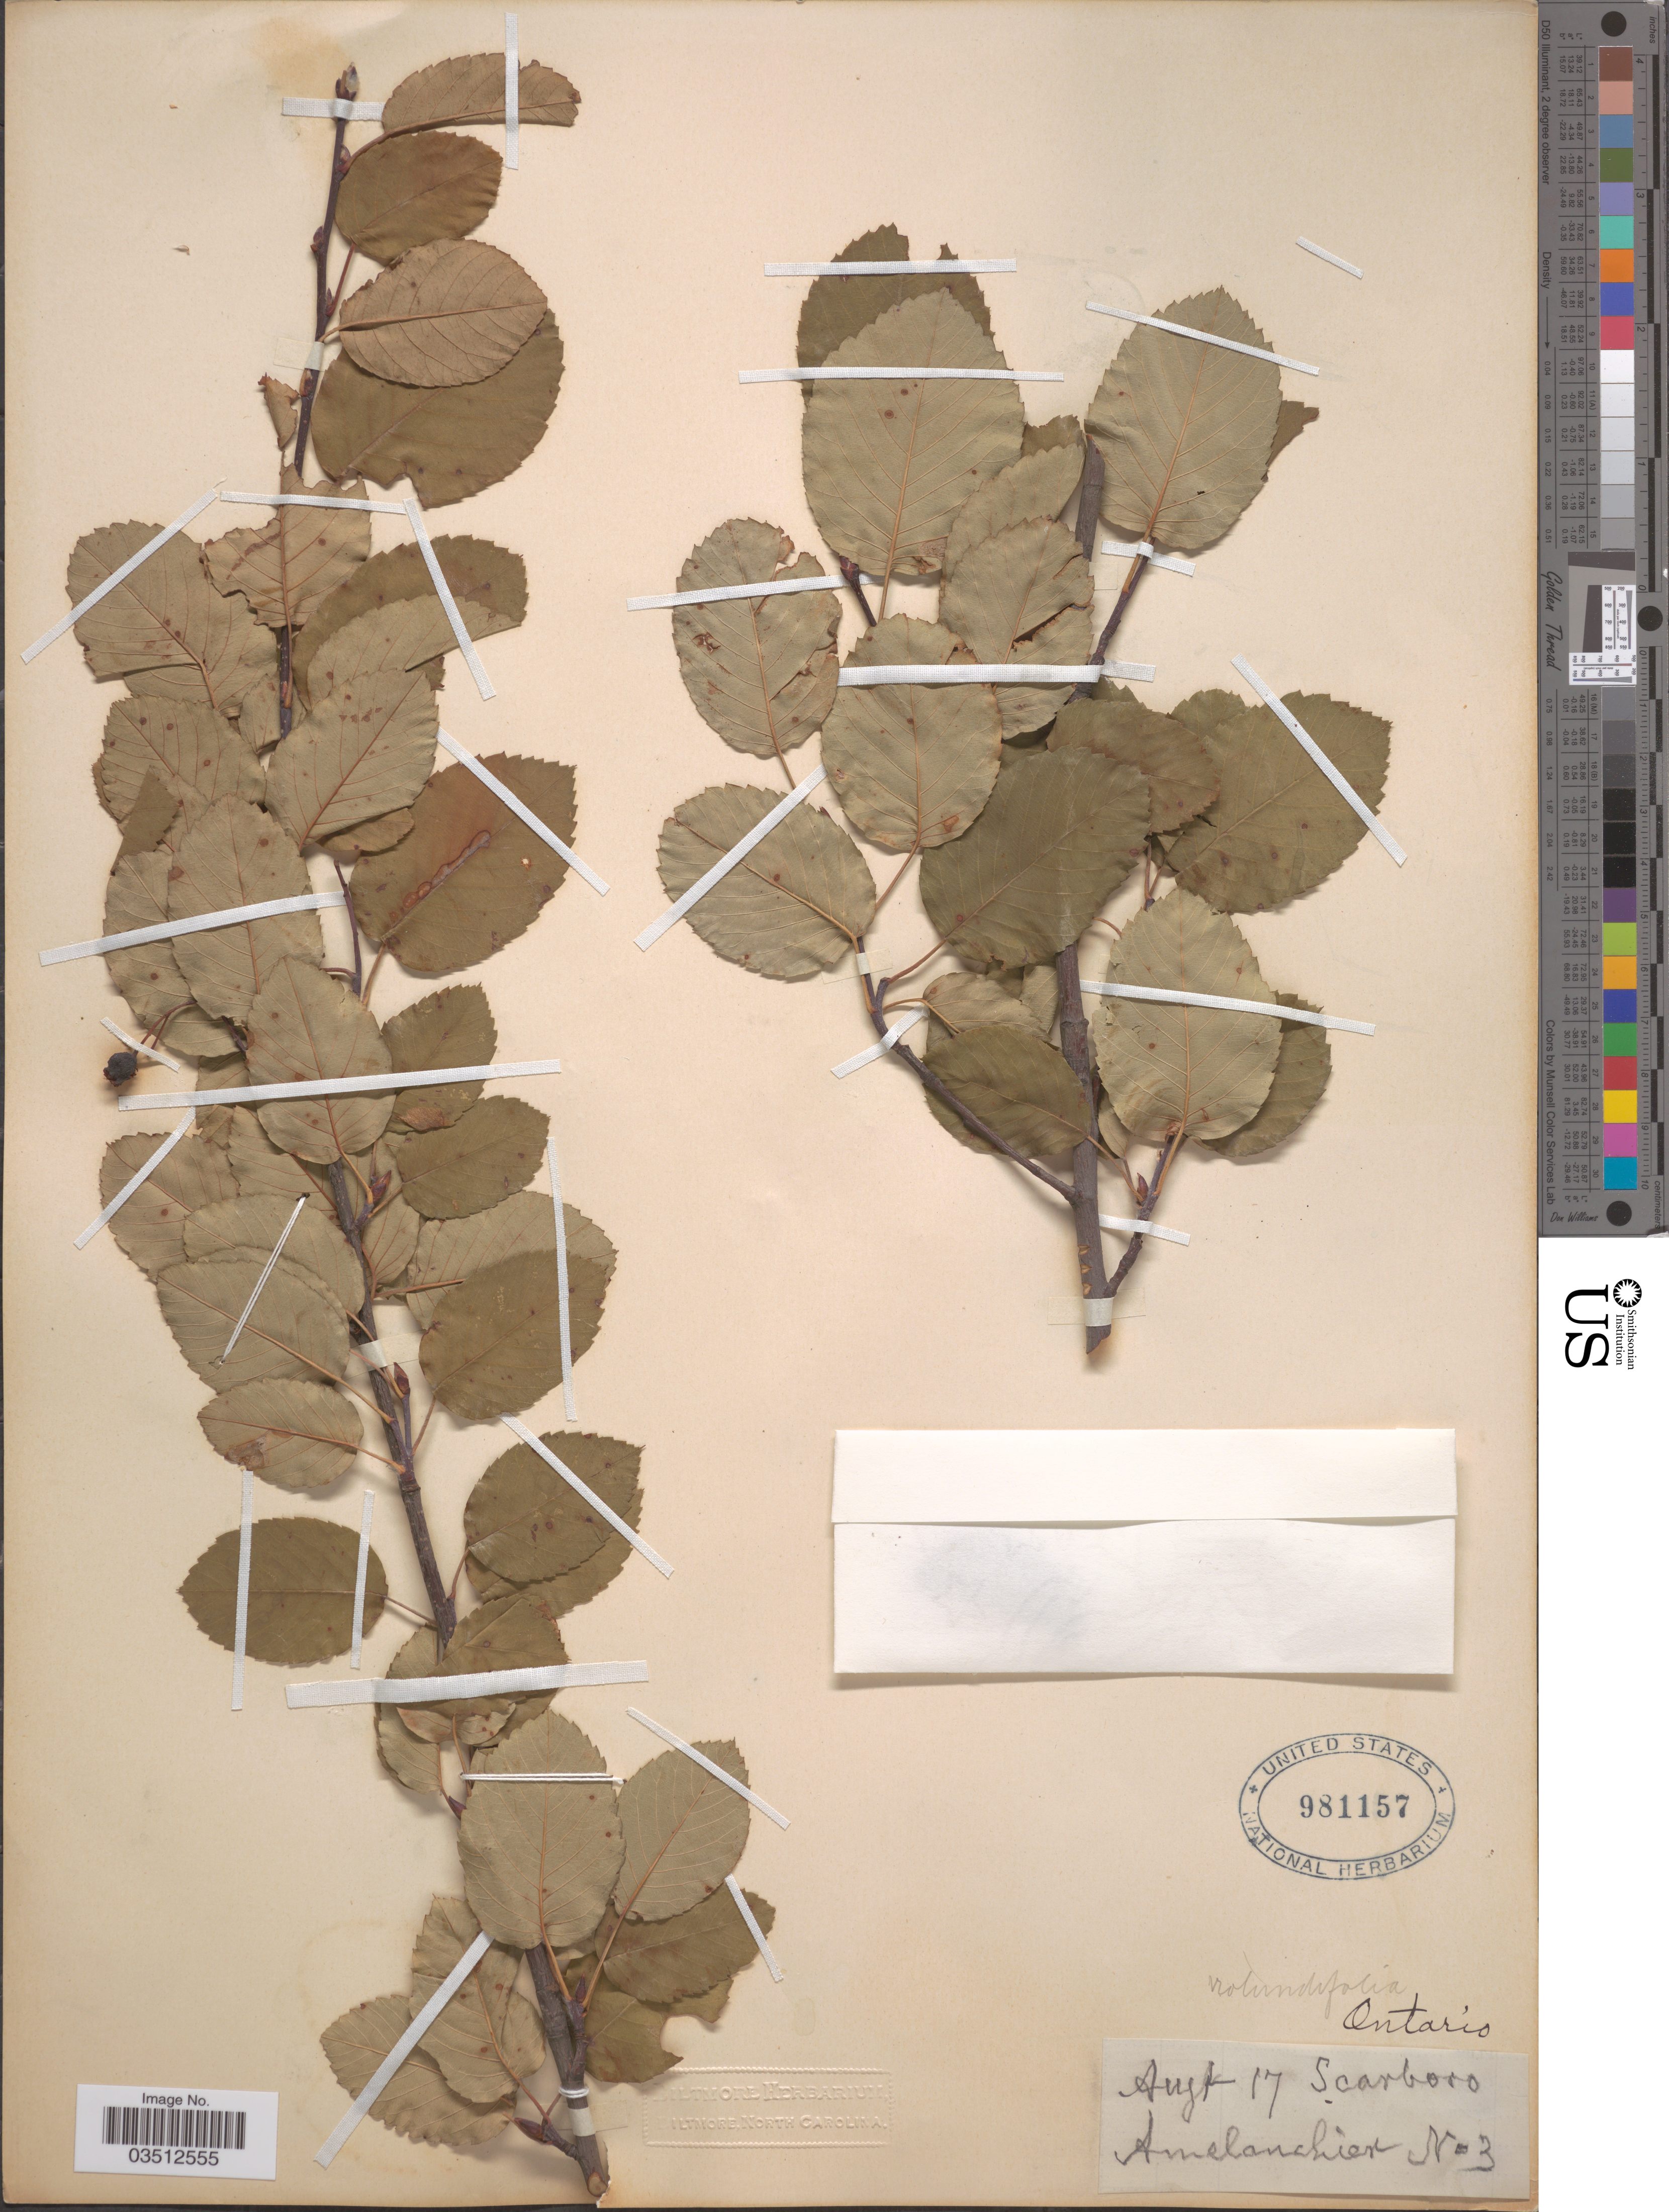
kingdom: Plantae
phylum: Tracheophyta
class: Magnoliopsida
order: Rosales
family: Rosaceae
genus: Amelanchier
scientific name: Amelanchier rotundifolia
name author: Dum. Cours.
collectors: ex herb. Biltmore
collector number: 3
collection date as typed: Transcribed d/m/y: /8/17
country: Canada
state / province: Ontario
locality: Scarboro [unsure placement]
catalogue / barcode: US 981157